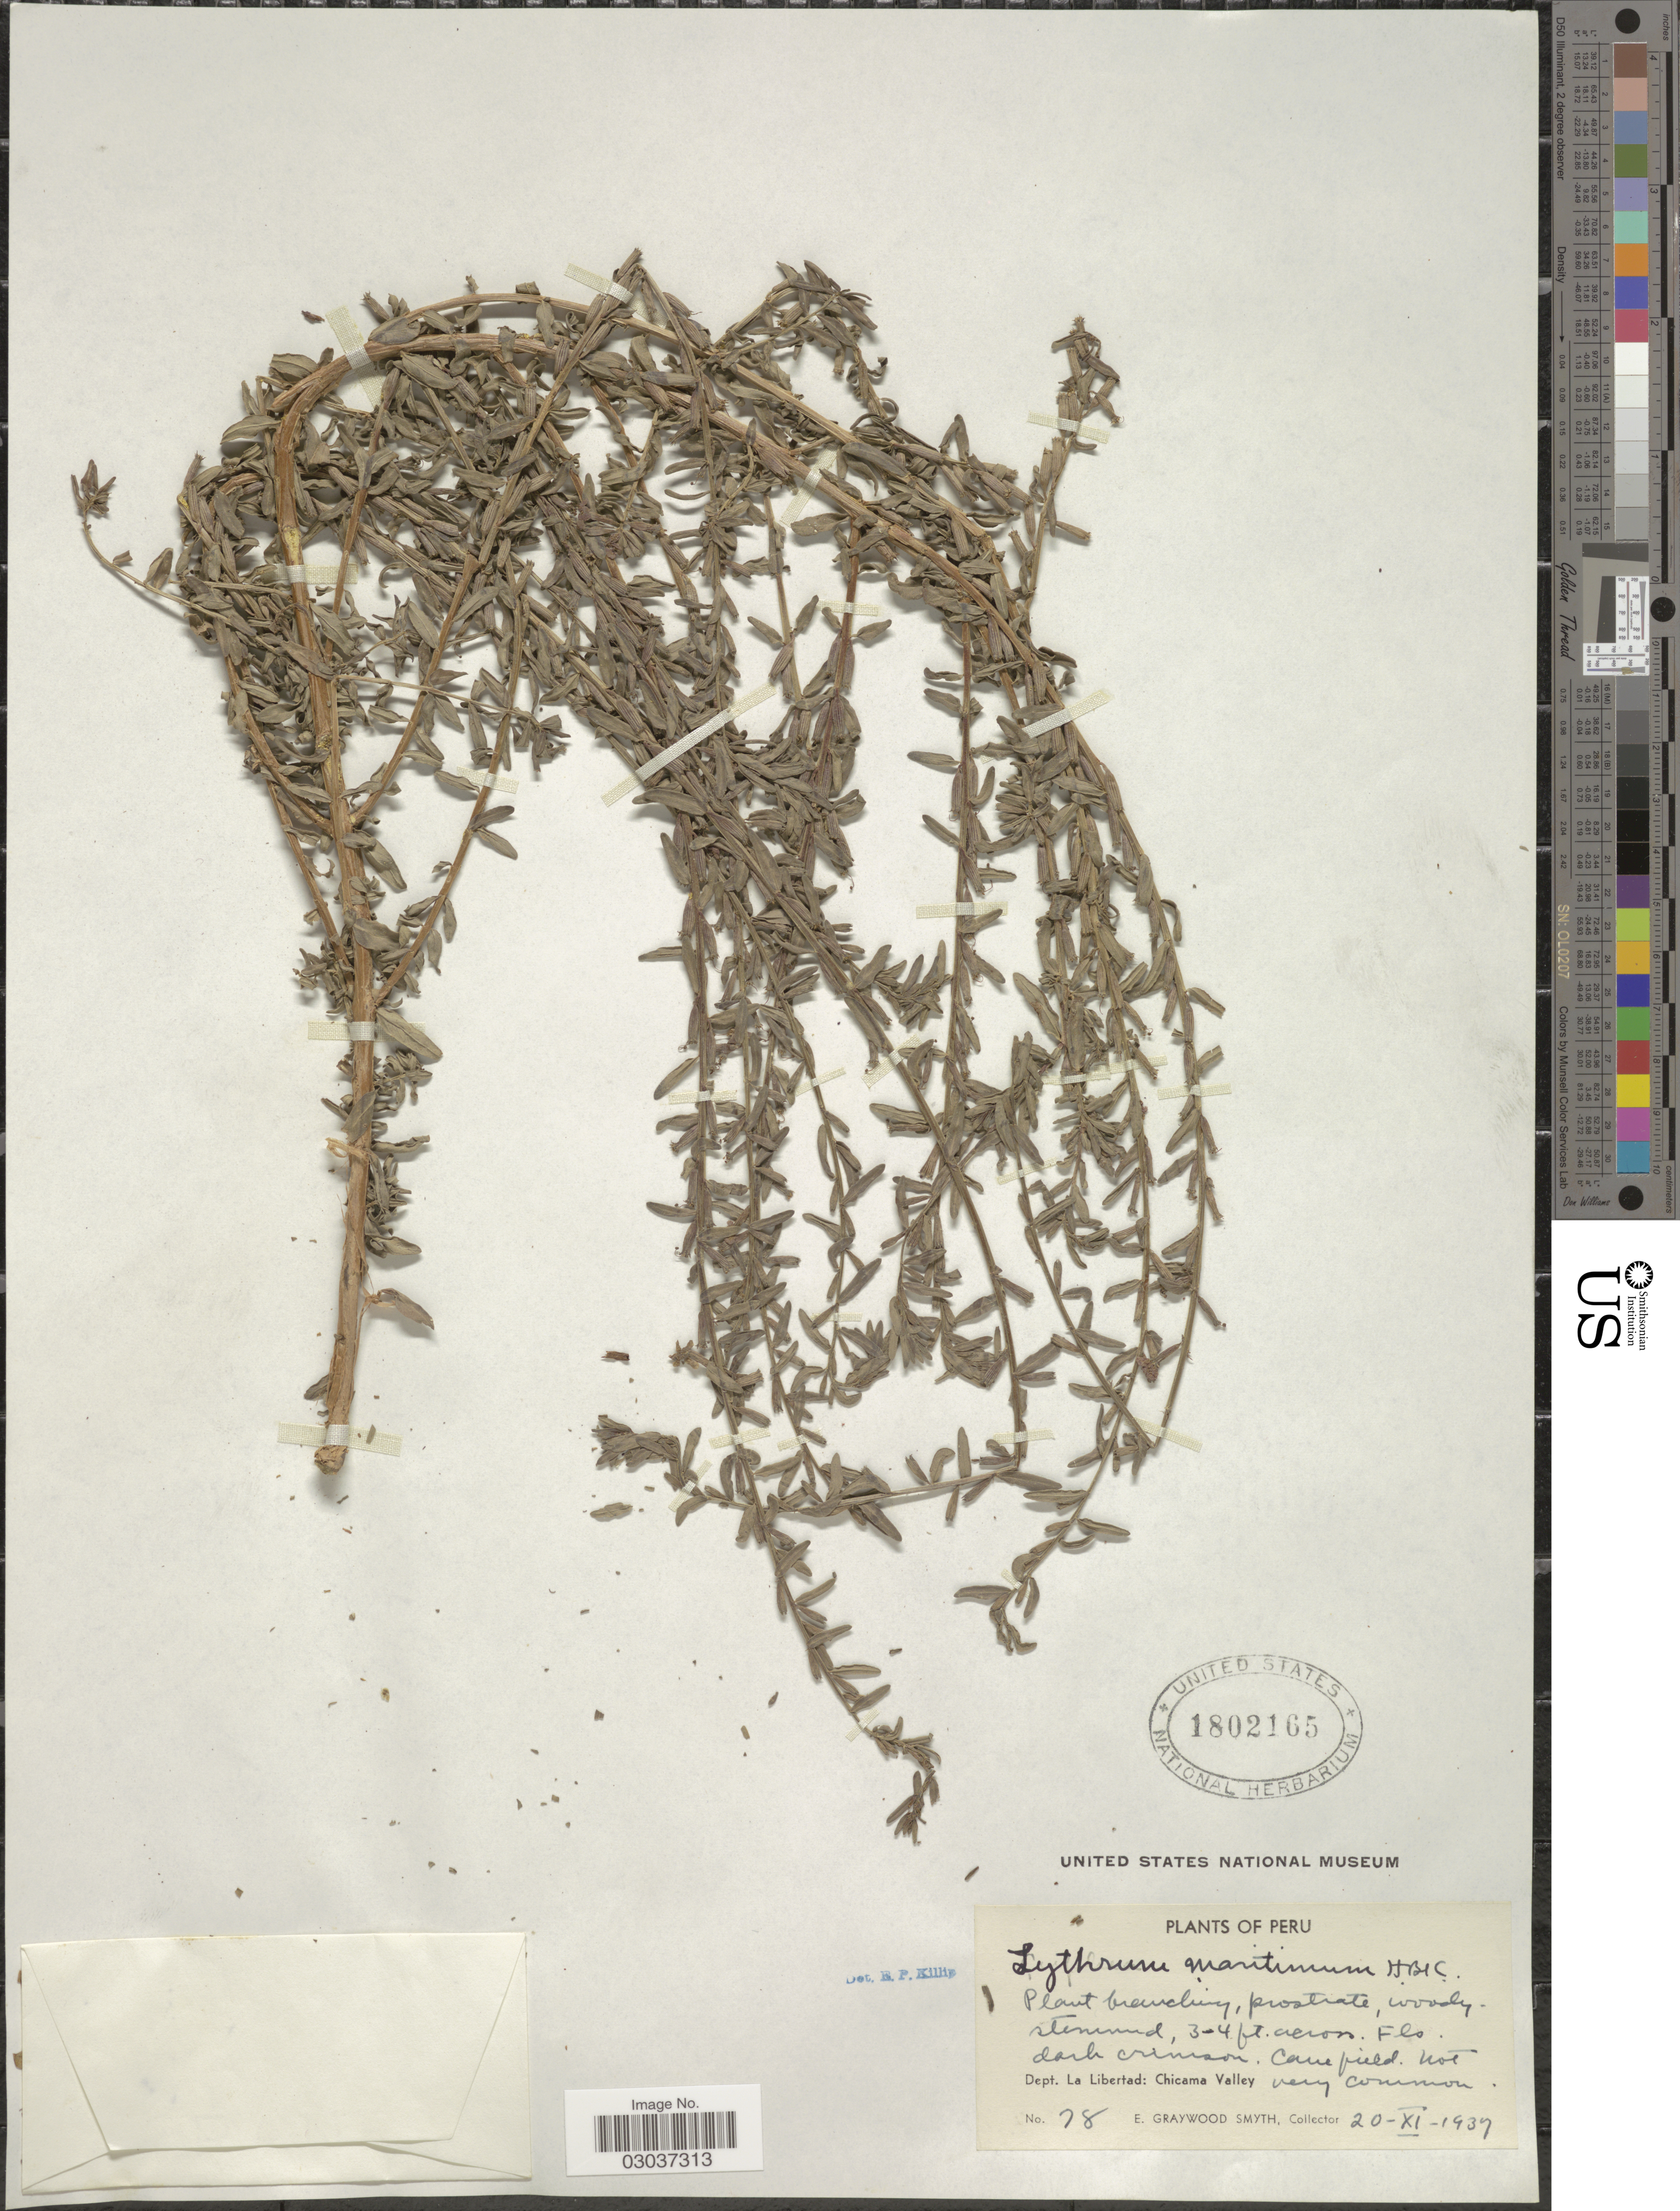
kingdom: Plantae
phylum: Tracheophyta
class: Magnoliopsida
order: Myrtales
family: Lythraceae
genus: Lythrum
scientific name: Lythrum maritimum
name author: Kunth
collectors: E. G. Smyth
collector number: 78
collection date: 1939-11-20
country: Peru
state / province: La Libertad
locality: Dept. La Libertad: Chicama Valley.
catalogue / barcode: US 1802165